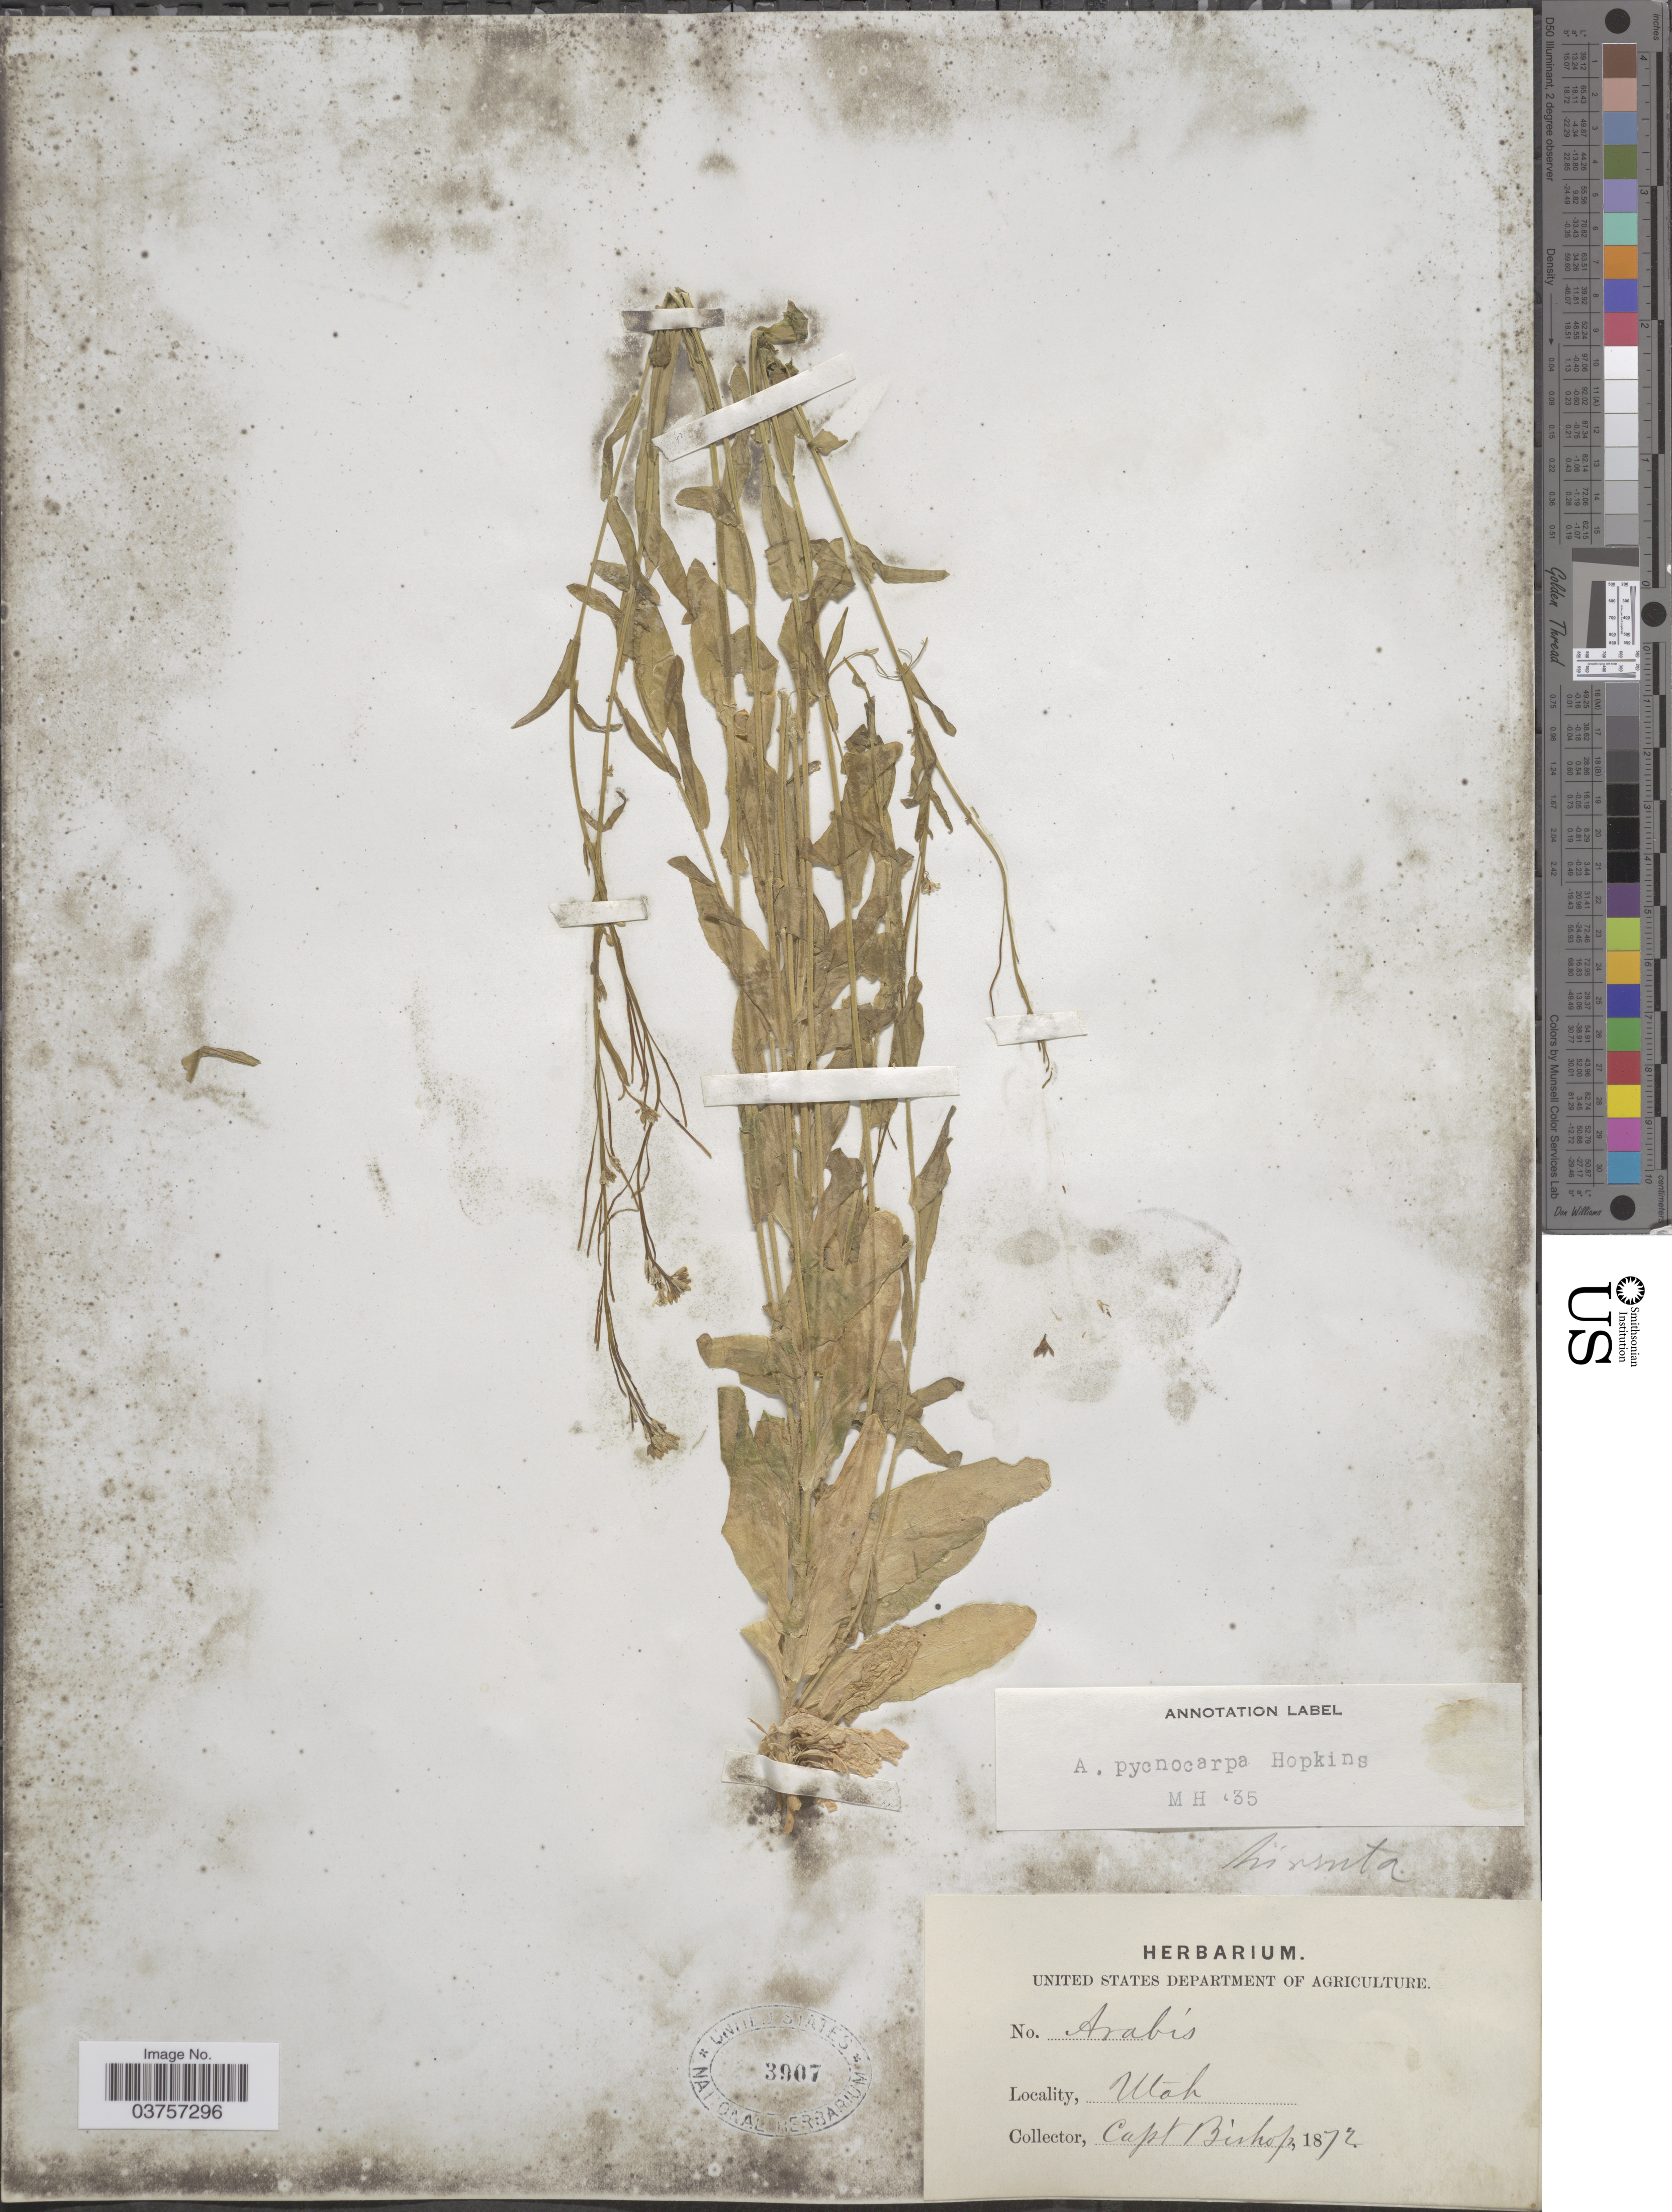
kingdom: Plantae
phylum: Tracheophyta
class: Magnoliopsida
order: Brassicales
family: Brassicaceae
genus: Arabis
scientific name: Arabis hirsuta var. pycnocarpa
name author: M. Hopkins & Rollins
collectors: F. M. Bishop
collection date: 1872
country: United States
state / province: Utah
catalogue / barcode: US 3907